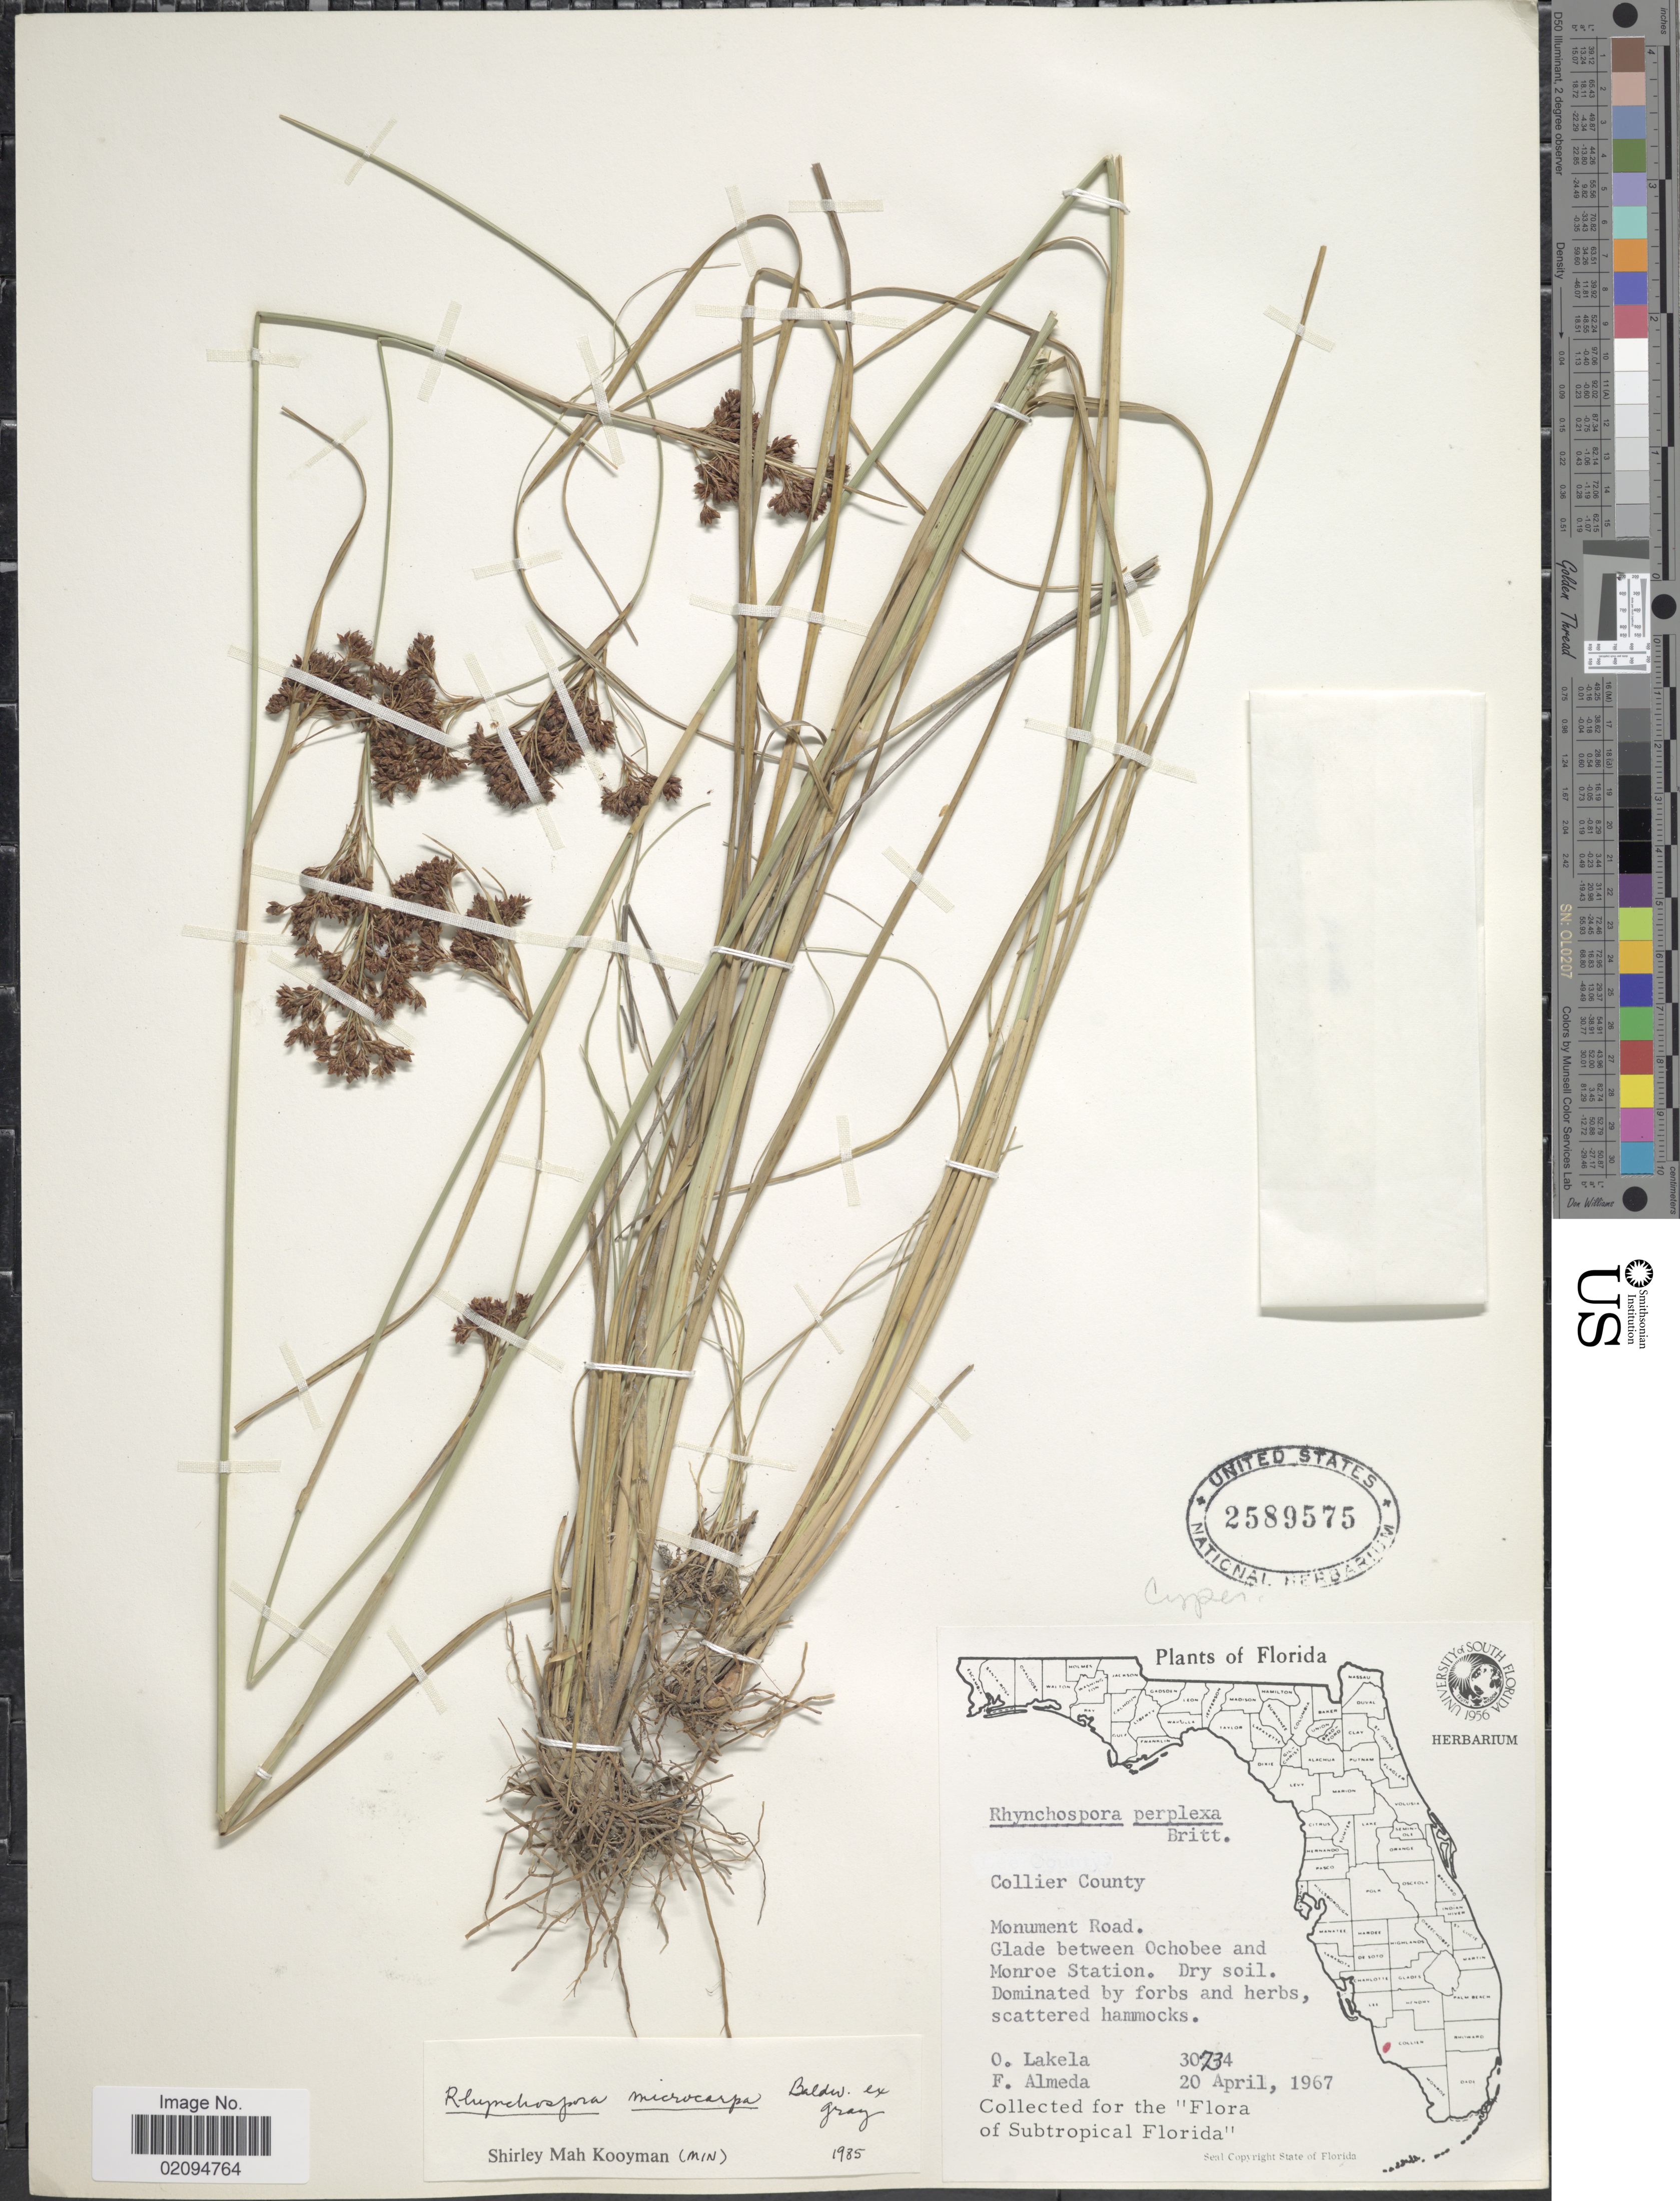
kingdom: Plantae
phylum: Tracheophyta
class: Liliopsida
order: Poales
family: Cyperaceae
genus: Rhynchospora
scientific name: Rhynchospora perplexa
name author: Britton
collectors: O. Lakela & F. Almeda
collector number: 30734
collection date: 1967-04-20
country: United States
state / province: Florida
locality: Collier County. Monument Road, Glade between Ochobee and Monroe Station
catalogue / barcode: US 2589575